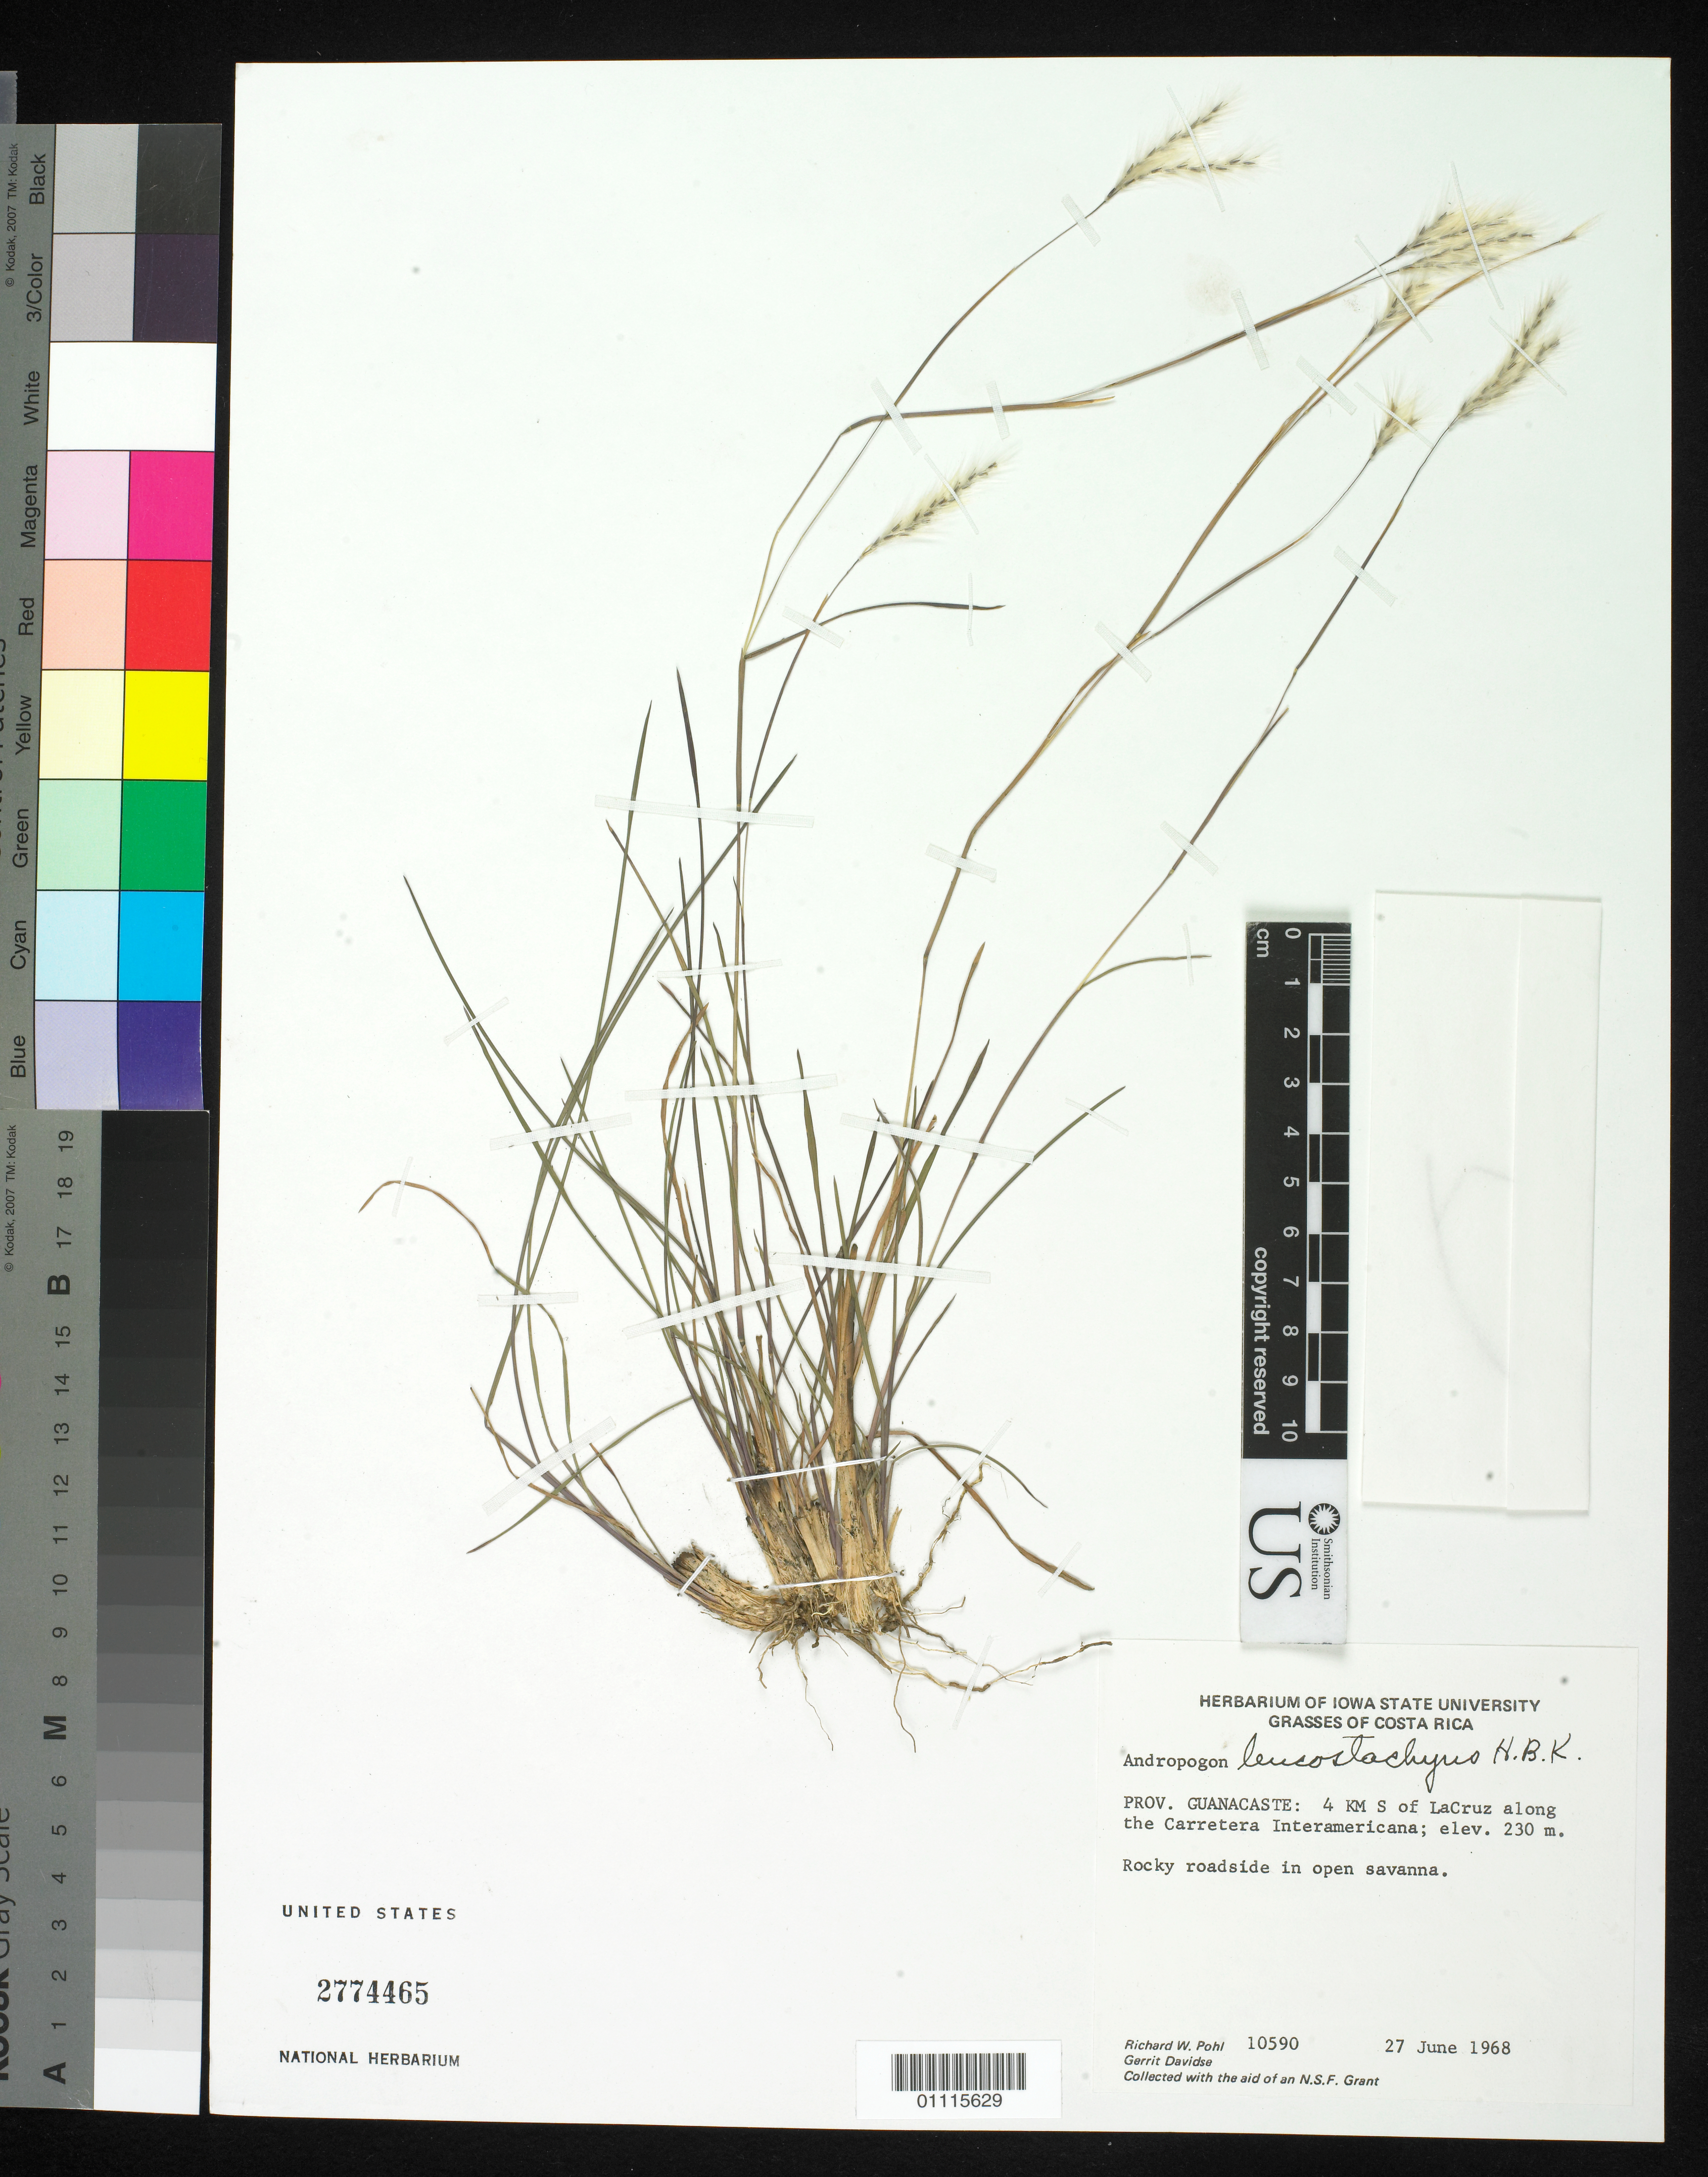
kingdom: Plantae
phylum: Tracheophyta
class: Liliopsida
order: Poales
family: Poaceae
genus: Andropogon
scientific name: Andropogon leucostachyus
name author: Kunth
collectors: R. W. Pohl & G. Davidse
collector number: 10590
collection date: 1968-06-27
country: Costa Rica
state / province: Guanacaste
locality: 4 kkm. S of LaCruz along the Carretera Interamericana.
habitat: Rocky roadside in open savanna.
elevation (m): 230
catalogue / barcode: US 2774465